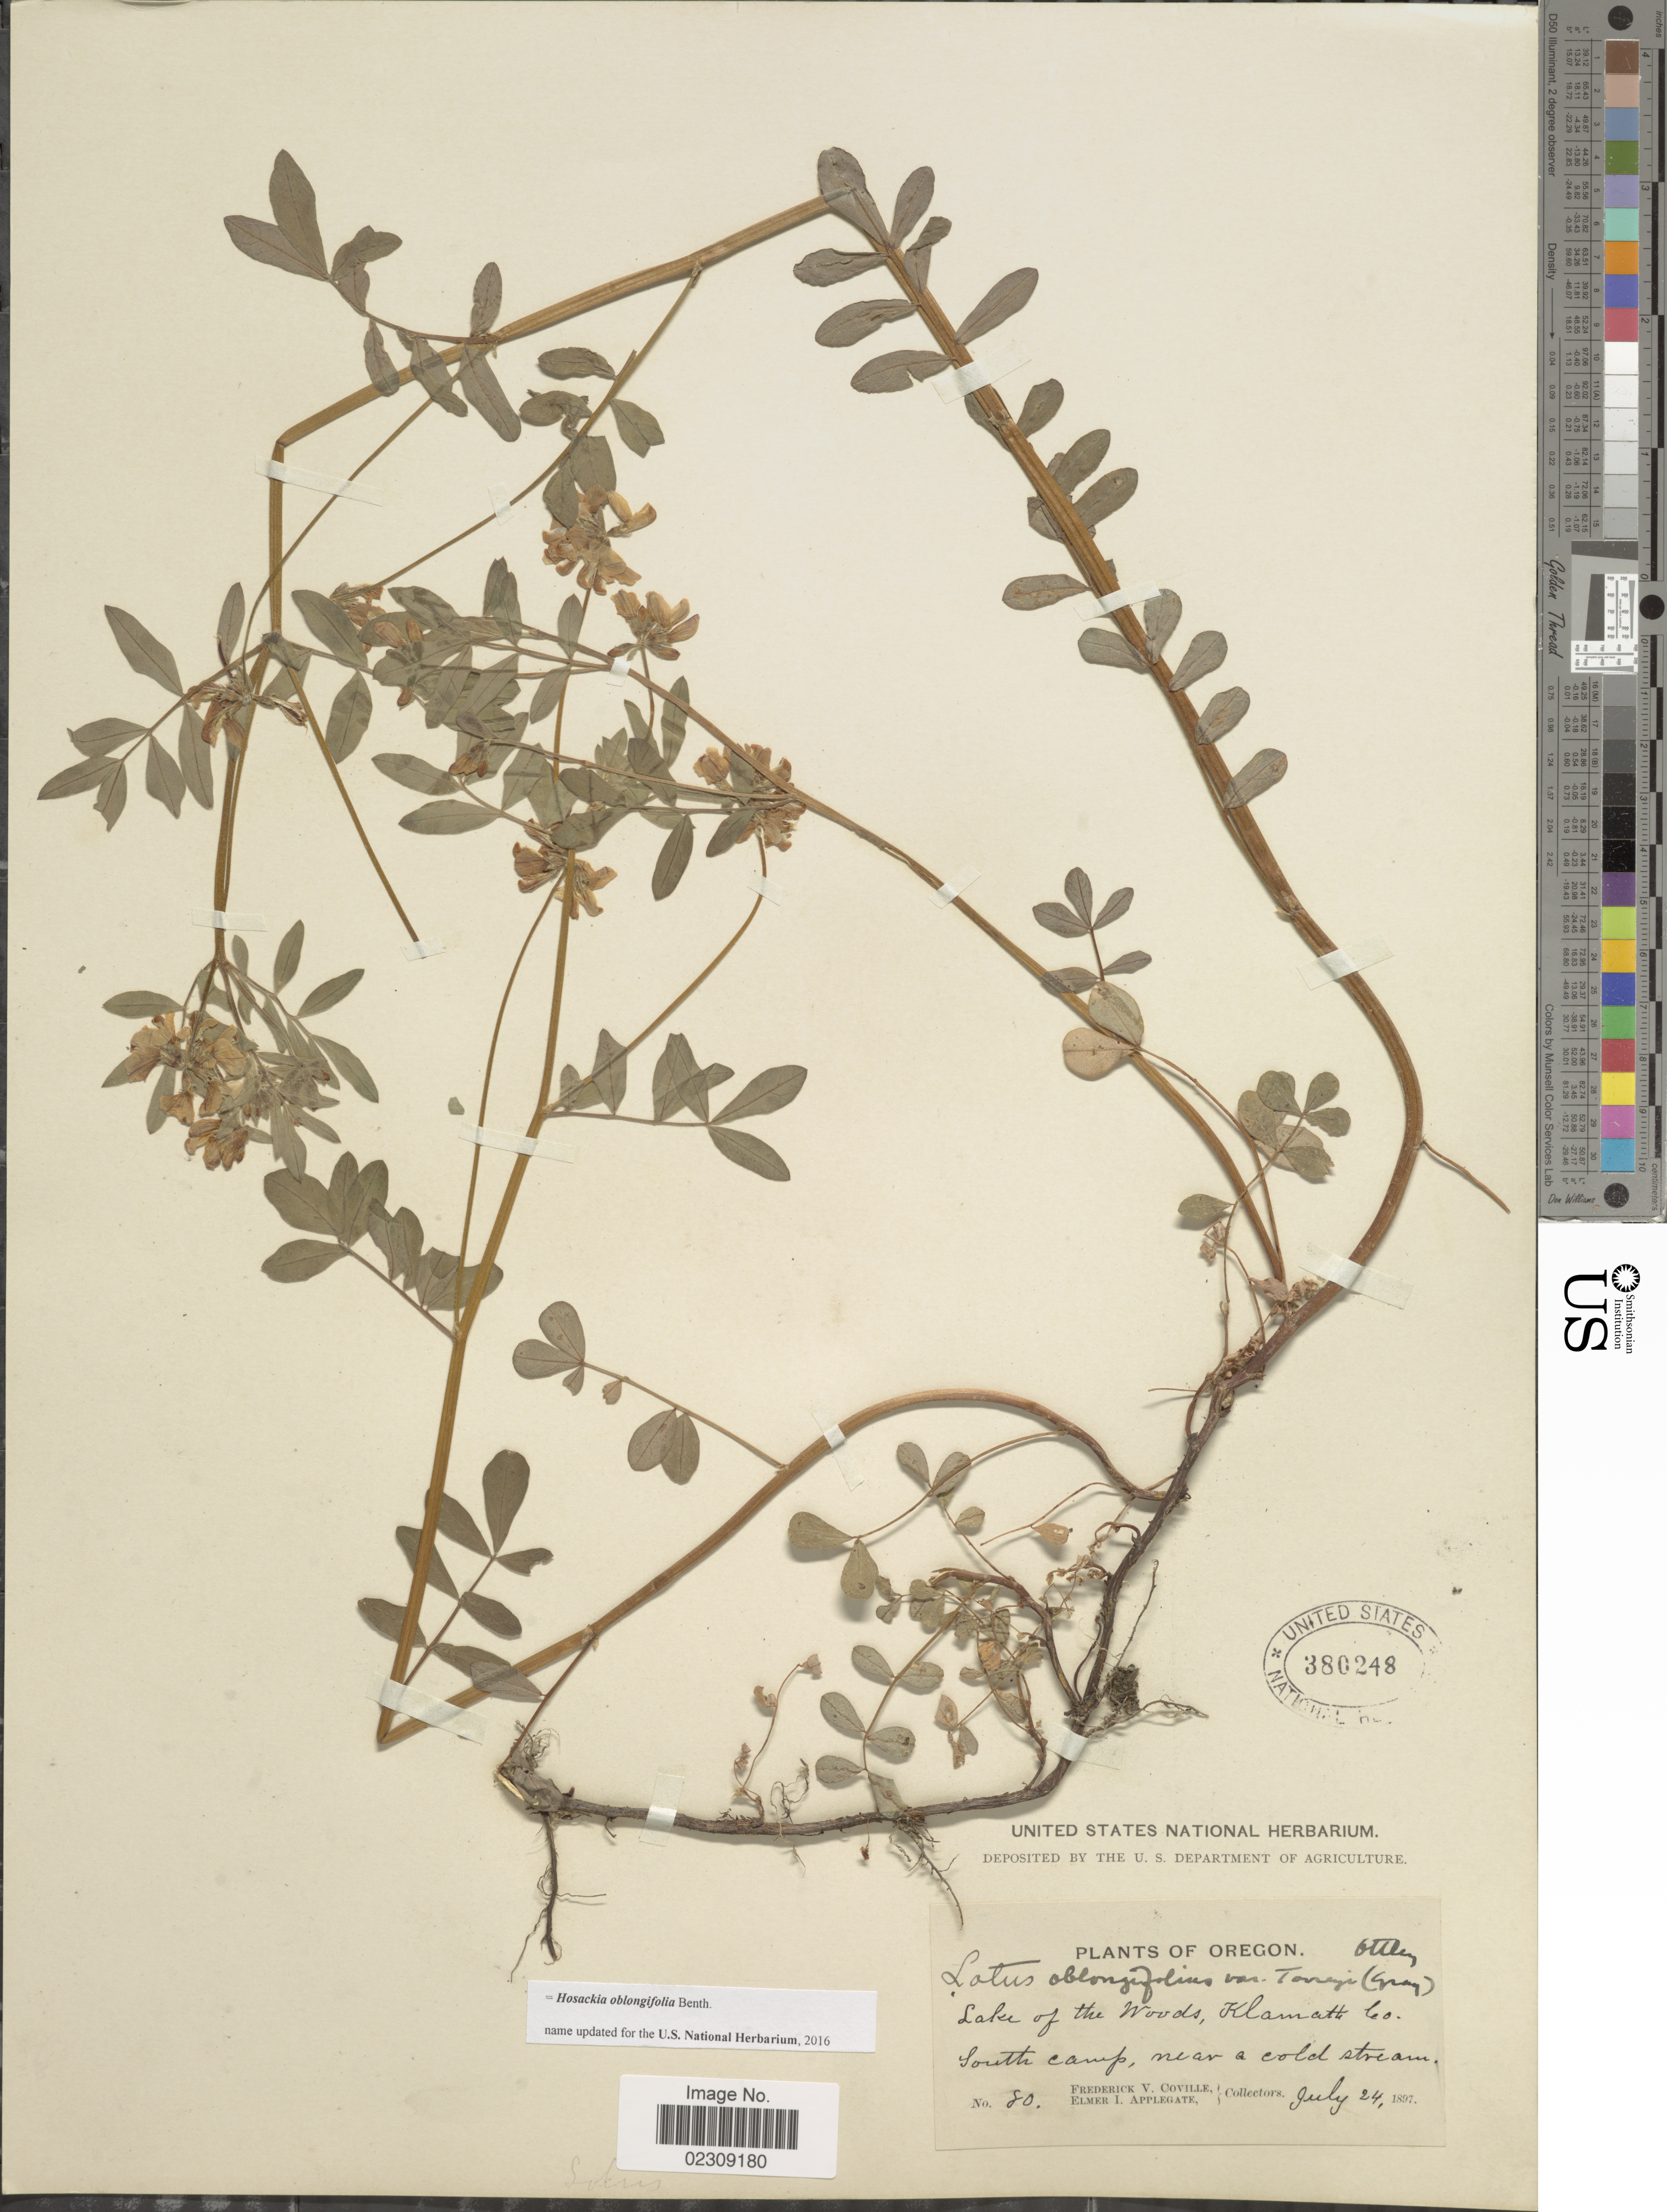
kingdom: Plantae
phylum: Tracheophyta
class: Magnoliopsida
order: Fabales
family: Fabaceae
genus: Hosackia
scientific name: Hosackia oblongifolia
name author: Benth.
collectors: F. V. Coville & E. I. Applegate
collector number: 80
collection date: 1897-07-24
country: United States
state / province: Oregon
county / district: Klamath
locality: Lake of the Woods, Klamath Co. South camp, near a cold stream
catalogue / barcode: US 380248